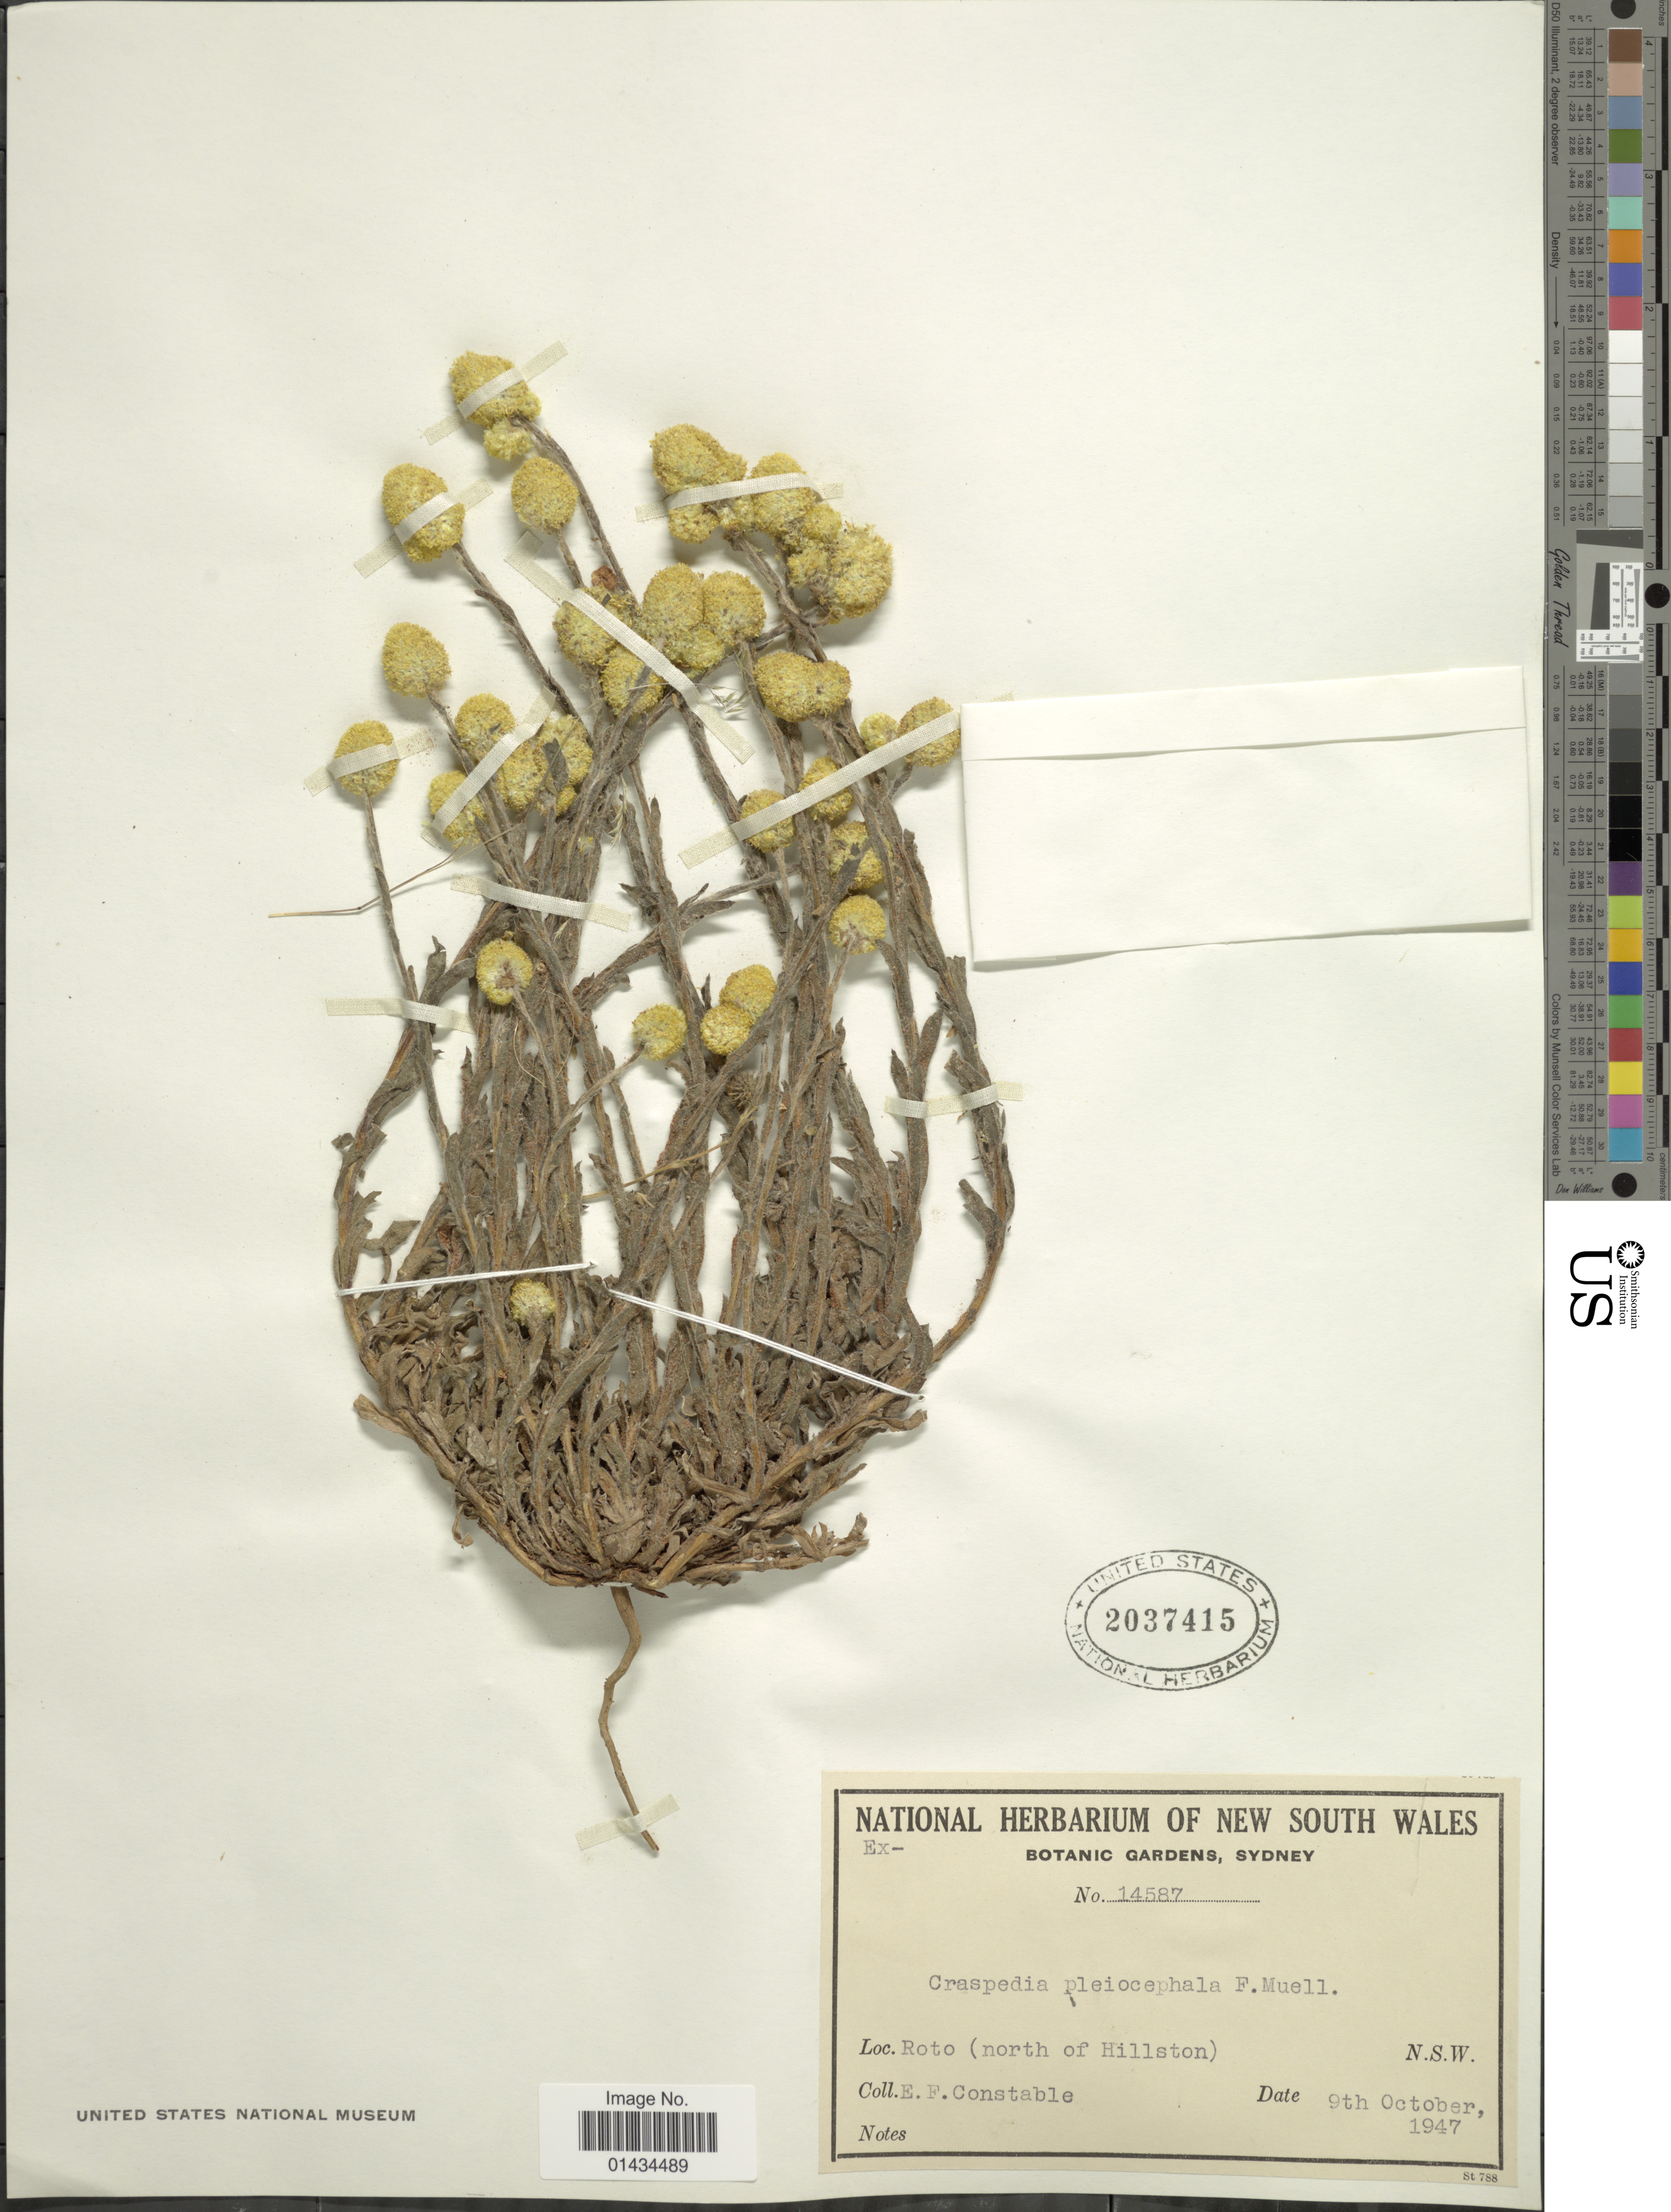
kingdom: Plantae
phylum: Tracheophyta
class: Magnoliopsida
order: Asterales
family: Asteraceae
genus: Craspedia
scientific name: Craspedia pleiocephalus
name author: F. Muell.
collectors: E. F. Constable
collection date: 1947-10-09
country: Australia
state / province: New South Wales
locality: Roto (north of Hillston)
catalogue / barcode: US 2037415